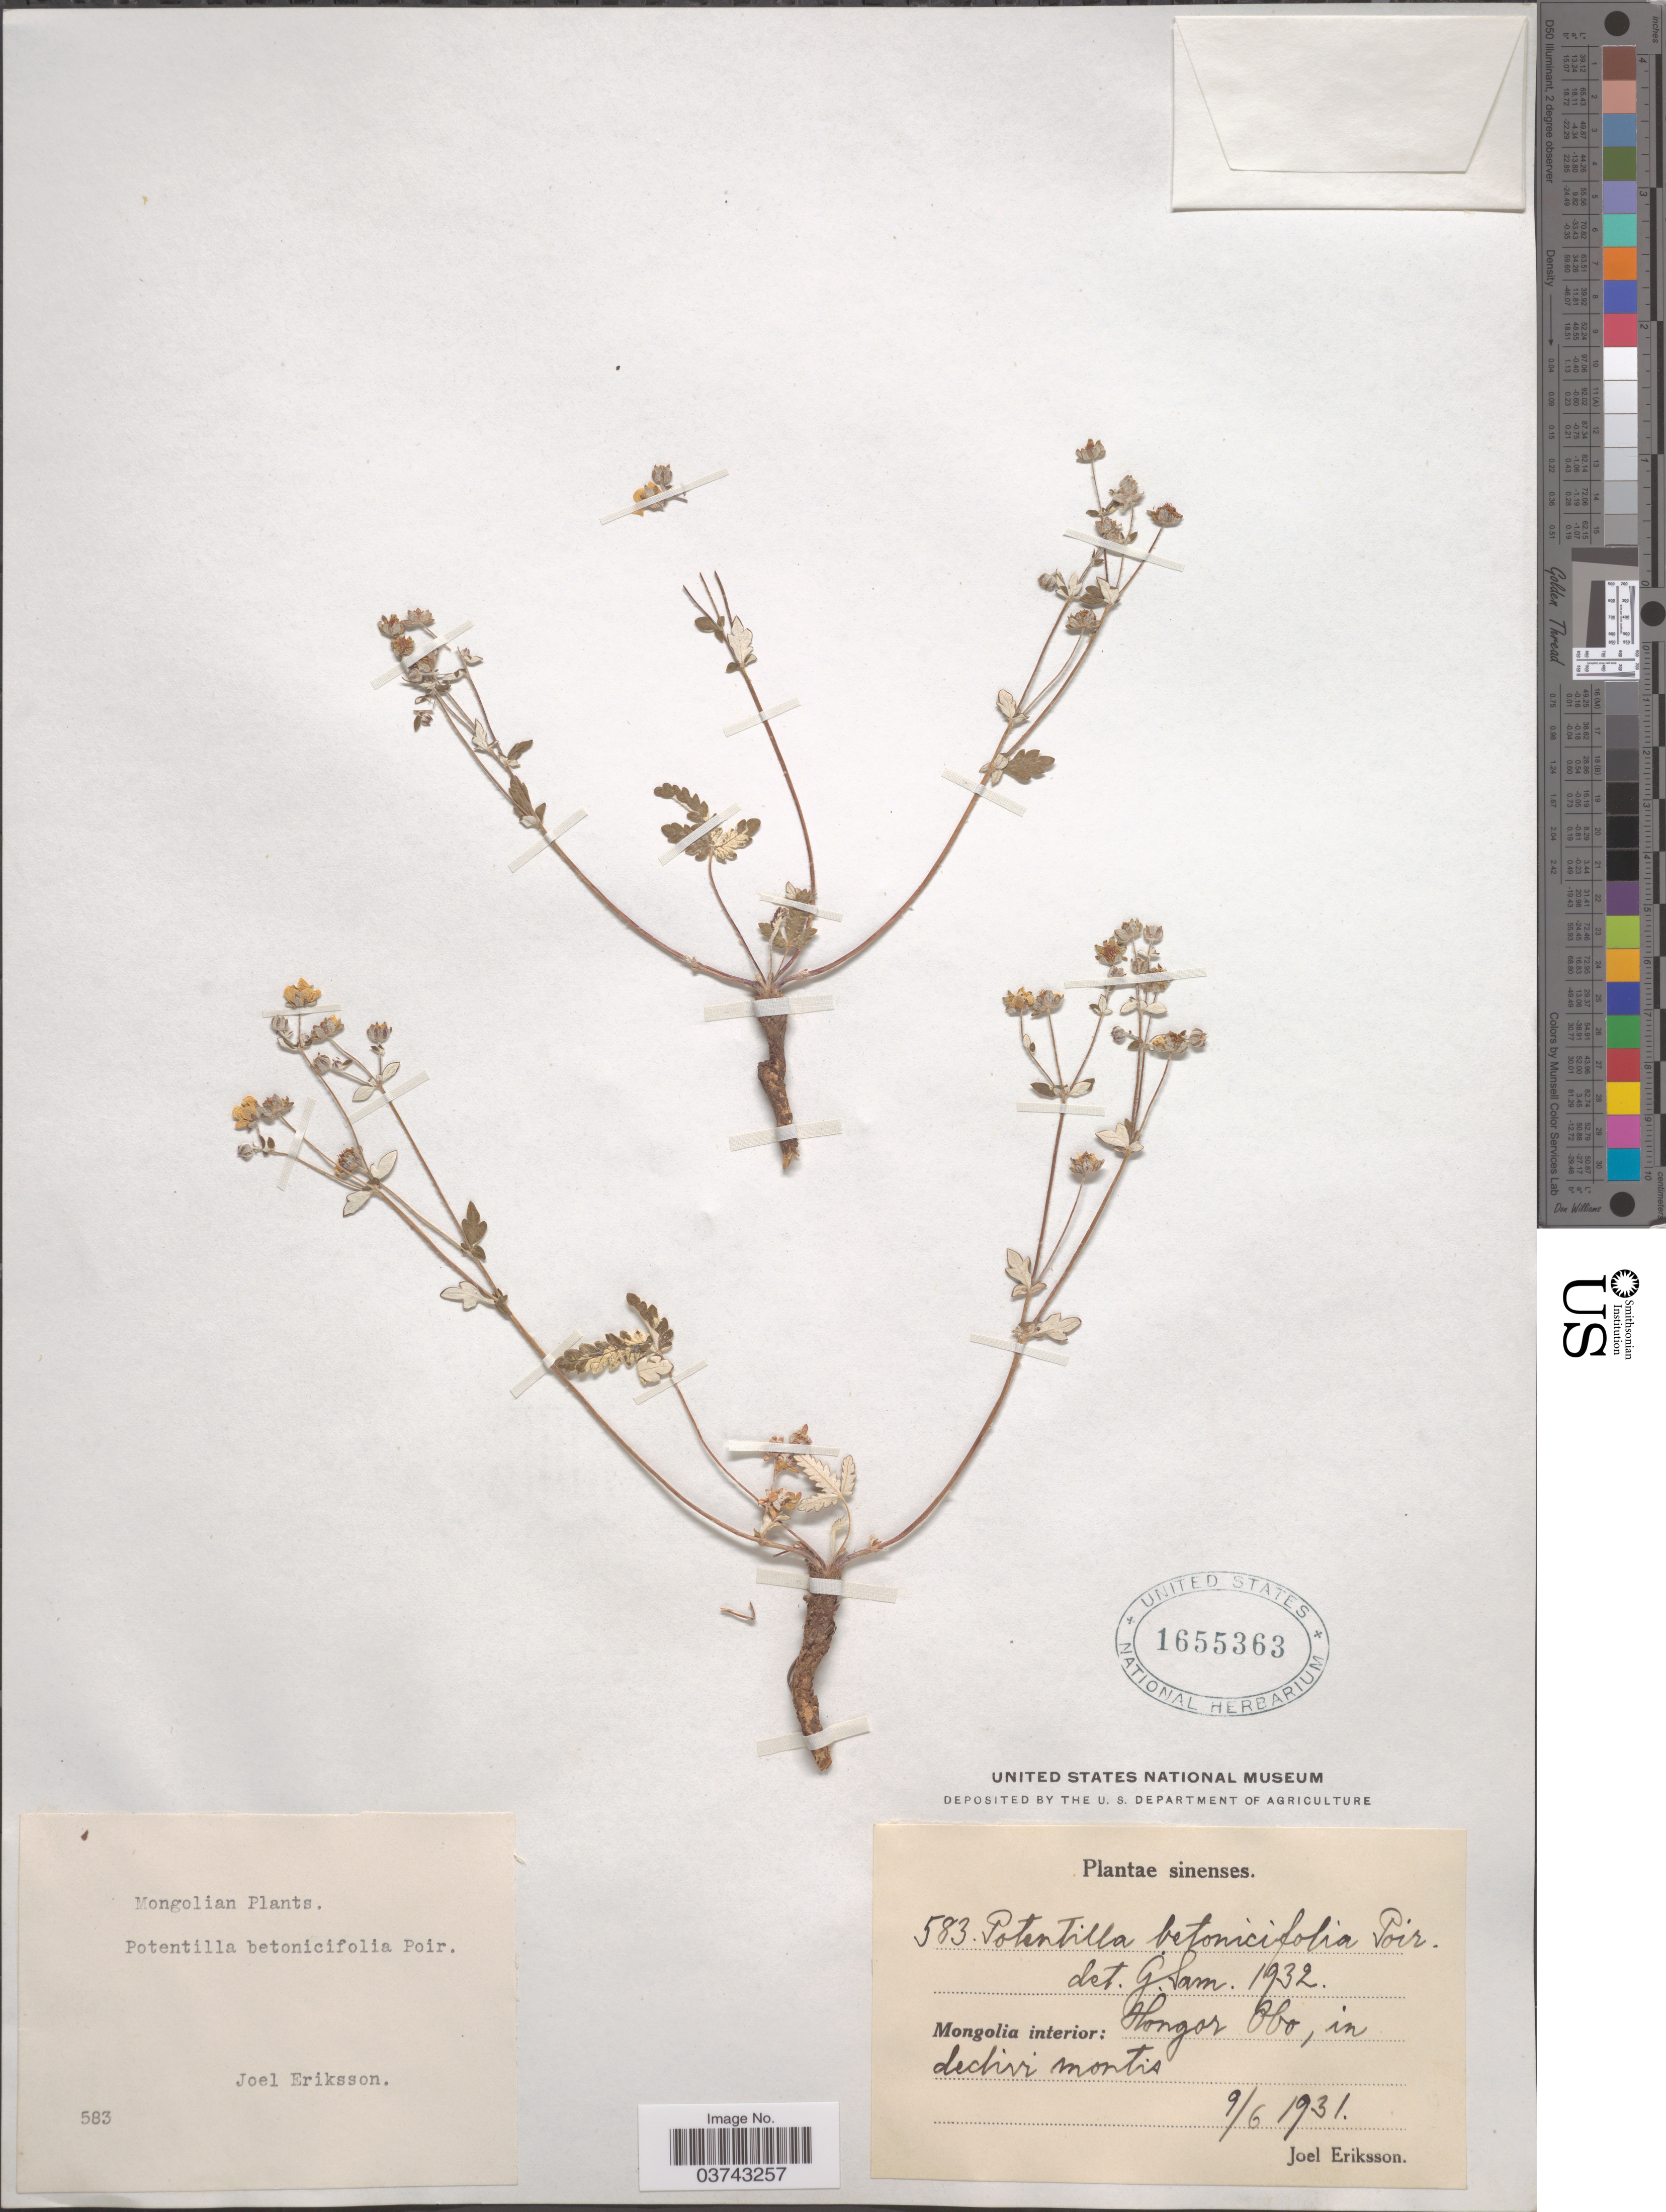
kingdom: Plantae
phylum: Tracheophyta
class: Magnoliopsida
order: Rosales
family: Rosaceae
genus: Potentilla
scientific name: Potentilla betonicifolia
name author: Poir.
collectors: J. Eriksson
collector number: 583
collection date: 1931-06-09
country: China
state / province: Nei Monggol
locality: Mongolia interior: Hongor Obo.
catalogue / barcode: US 1655363